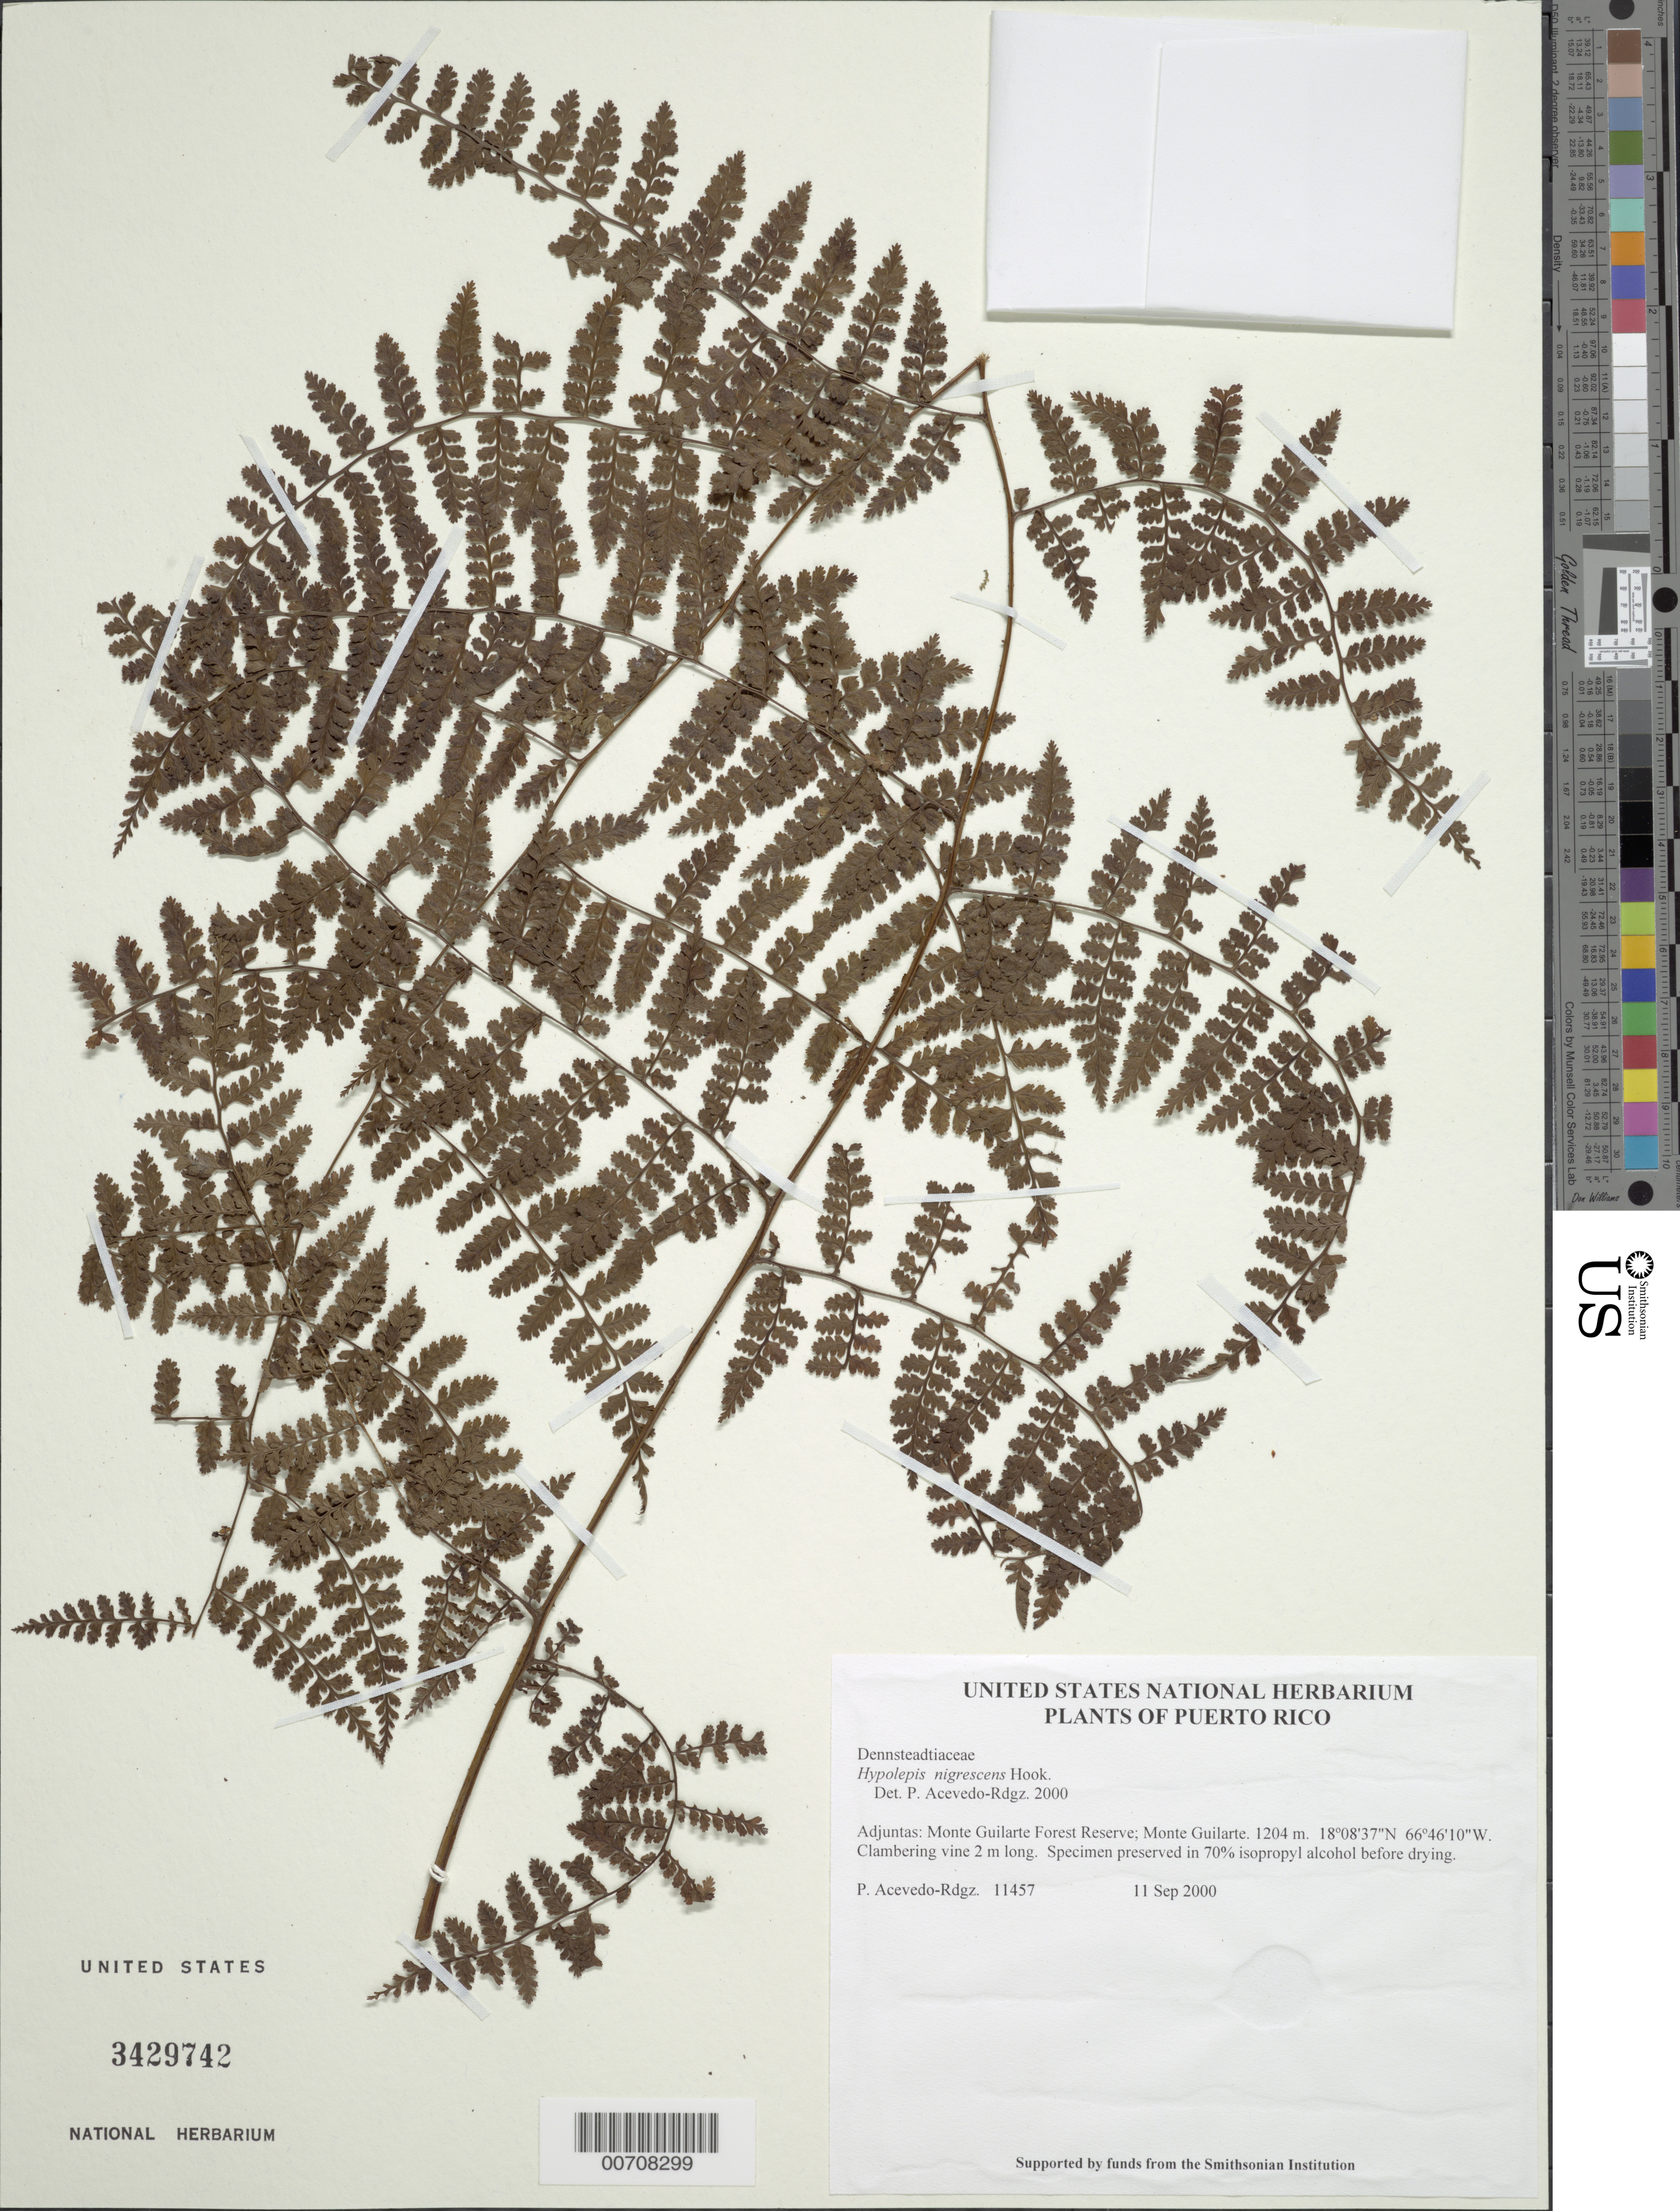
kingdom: Plantae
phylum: Tracheophyta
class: Polypodiopsida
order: Polypodiales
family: Dennstaedtiaceae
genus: Hypolepis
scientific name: Hypolepis nigrescens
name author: Hook.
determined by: Acevedo-Rodríguez, P., (BOT), Smithsonian Institution - National Museum of Natural History (UNITED STATES)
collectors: P. Acevedo-Rodr.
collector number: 11457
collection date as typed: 11 Sep 2000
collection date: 2000-09-11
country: Puerto Rico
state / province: Adjuntas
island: Puerto Rico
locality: Adjuntas; Monte Guilarte Forest Reserve; Monte Guilarte.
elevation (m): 1204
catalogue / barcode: US 3429742